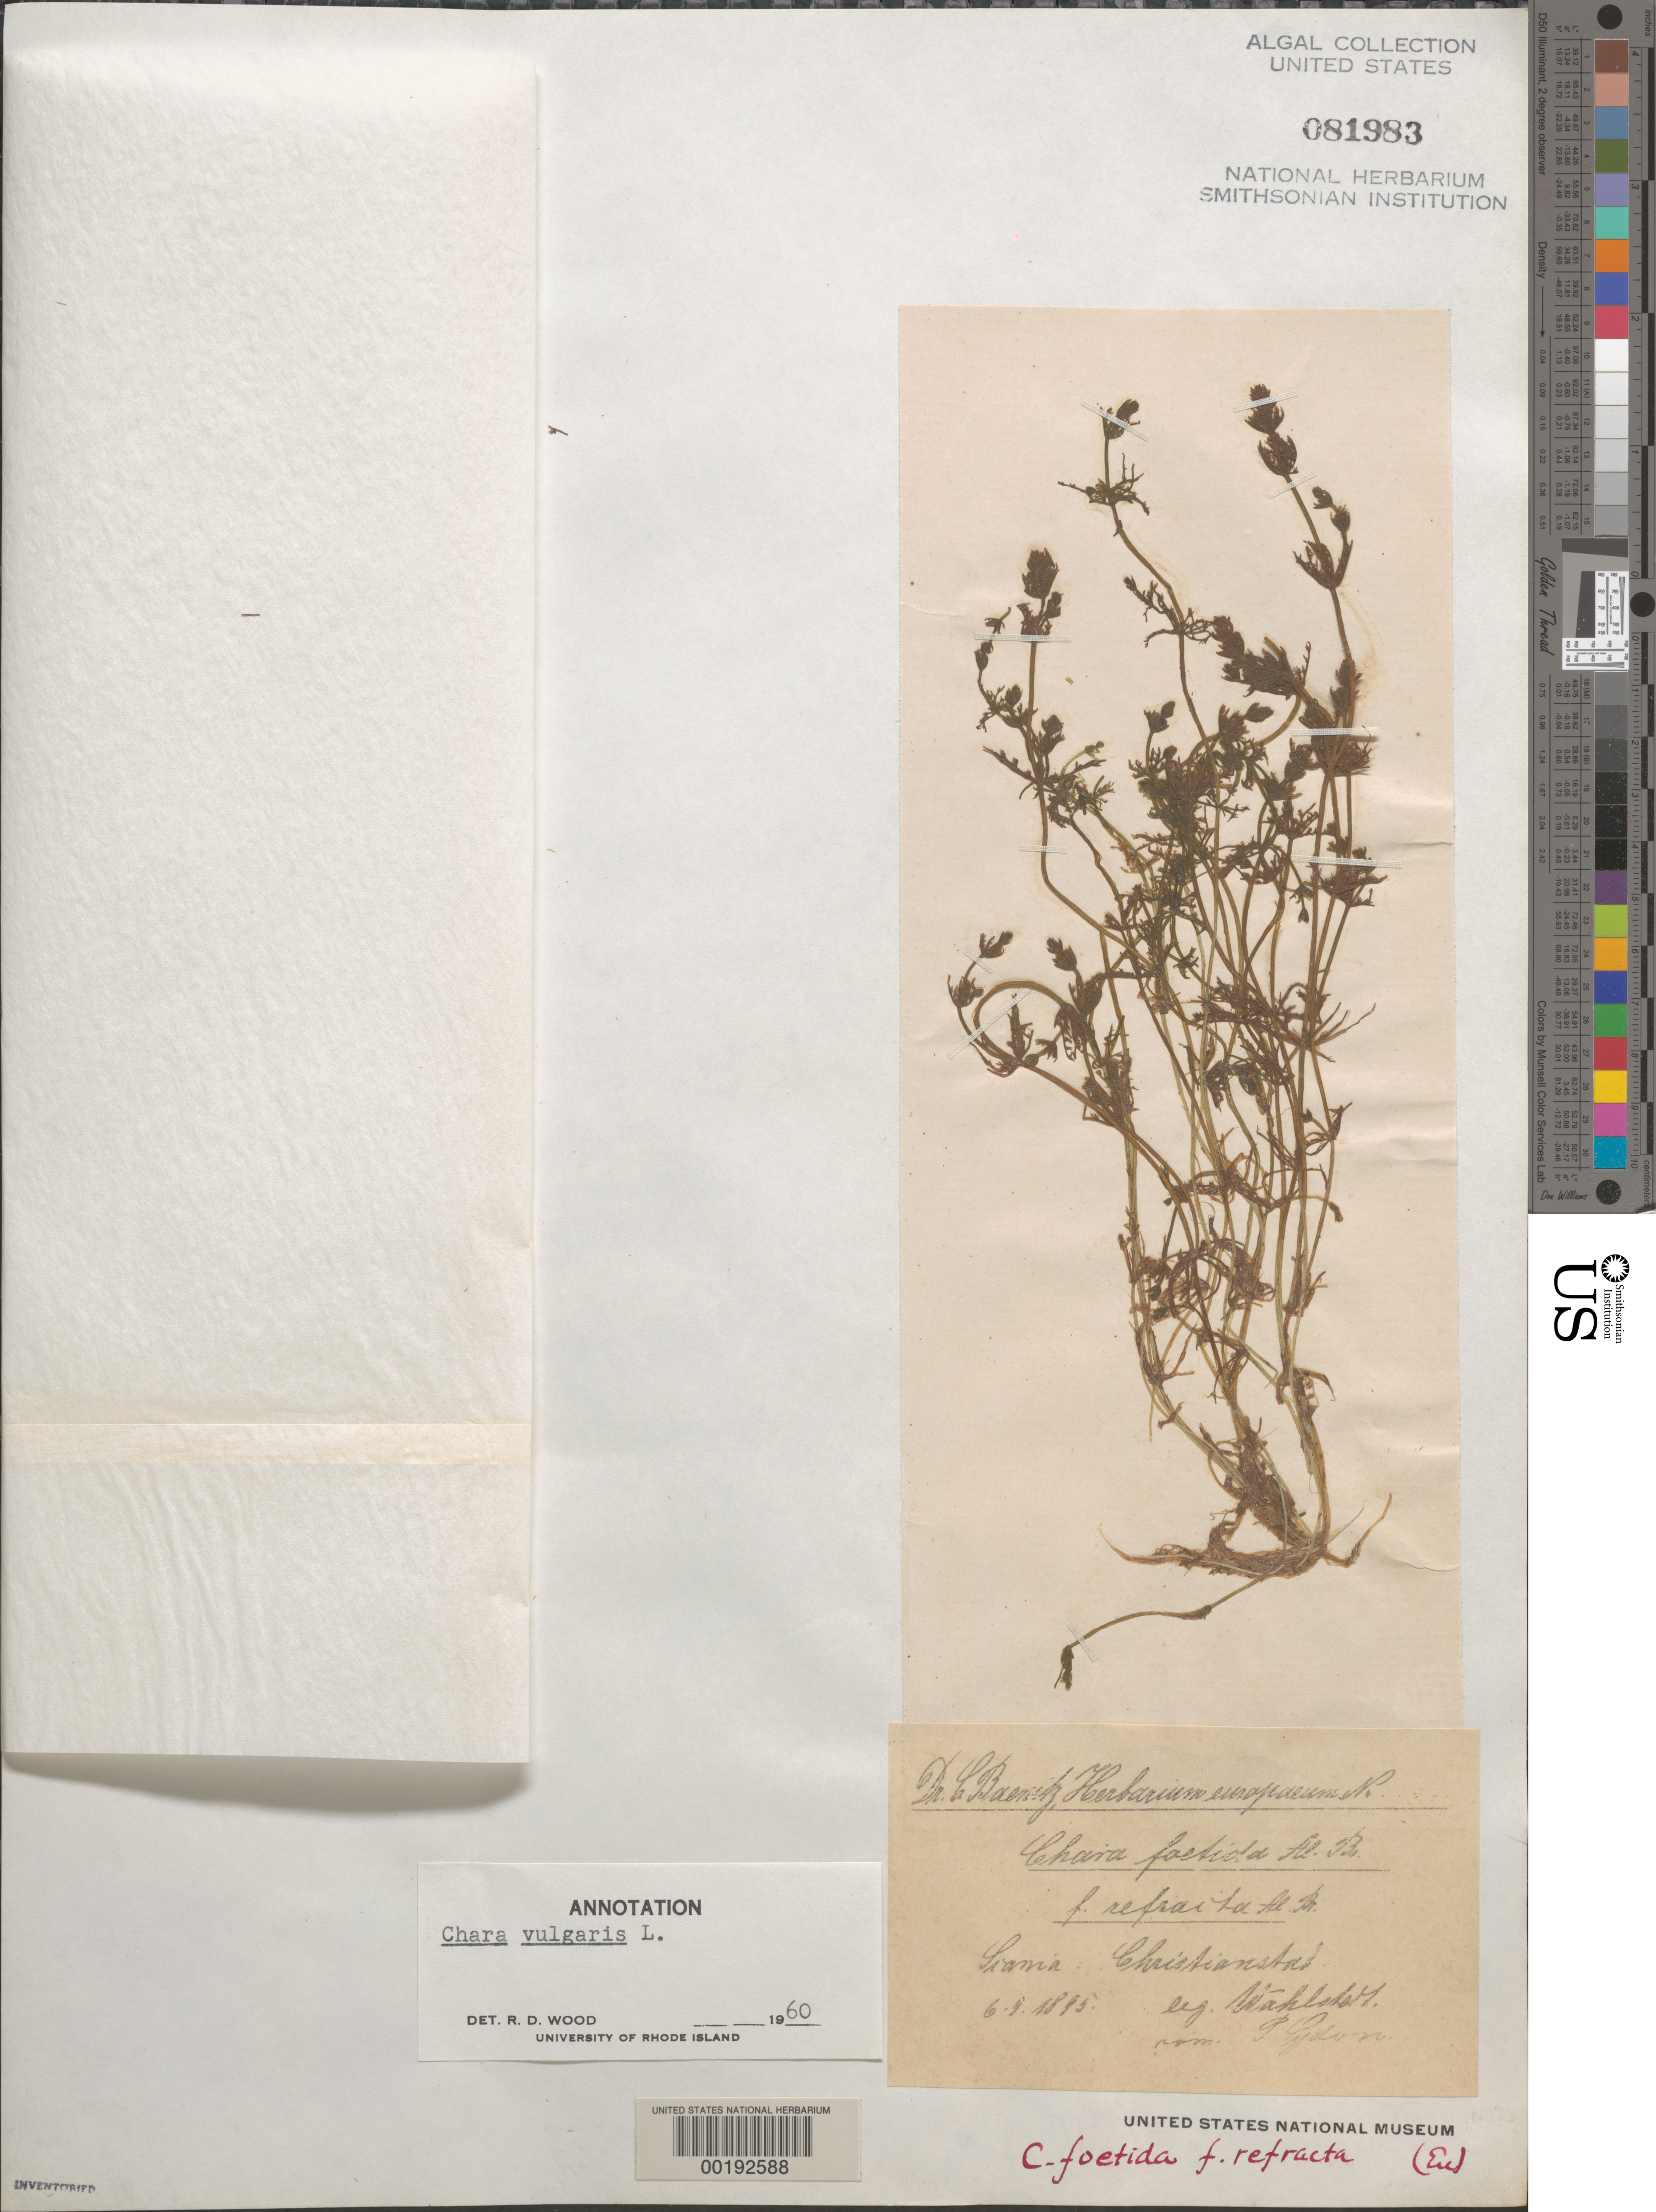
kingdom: Plantae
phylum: Charophyta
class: Charophyceae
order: Charales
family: Characeae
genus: Chara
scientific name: Chara vulgaris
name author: L.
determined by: Wood, R. D.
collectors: L. J. Wahlstedt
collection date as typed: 06 Sep 1895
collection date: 1895-09-06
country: Sweden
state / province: Skåne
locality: Kristianstad (christianstad), skane (scania)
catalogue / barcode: US 81983